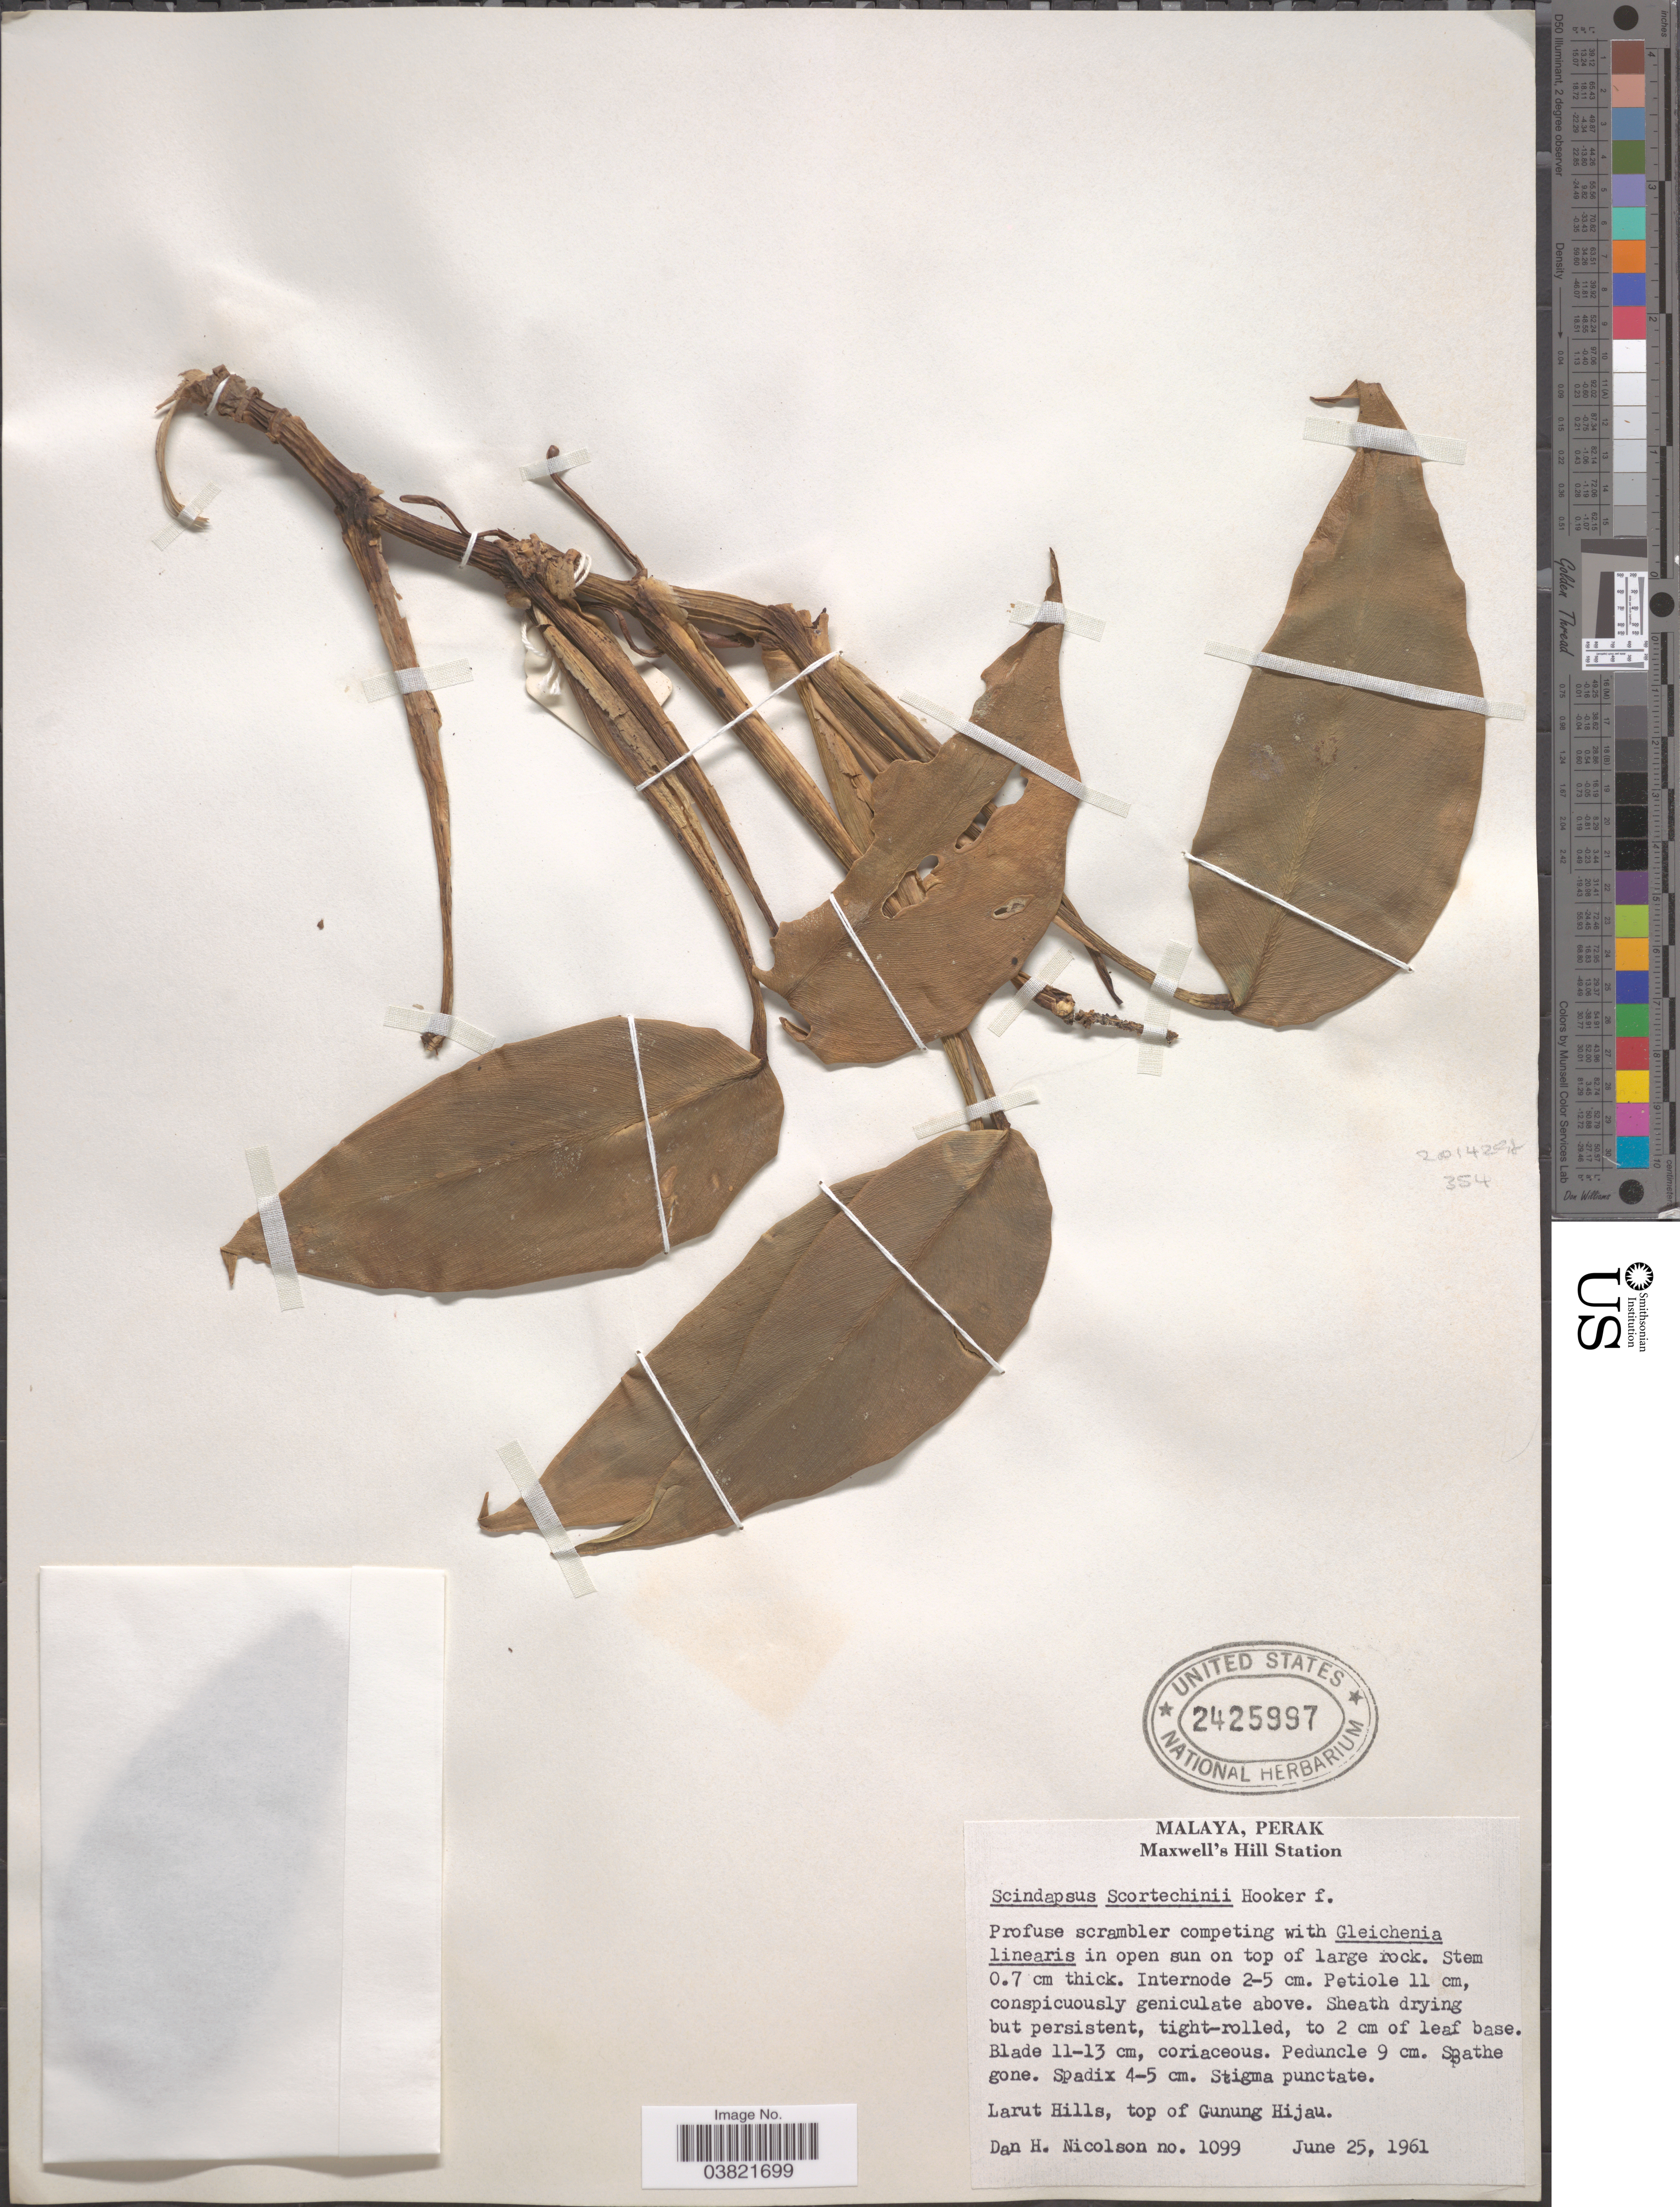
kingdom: Plantae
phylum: Tracheophyta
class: Liliopsida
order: Alismatales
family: Araceae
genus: Scindapsus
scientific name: Scindapsus scortechinii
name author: Hook. f.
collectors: D. H. Nicolson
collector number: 1099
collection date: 1961-06-25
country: Malaysia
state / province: Perak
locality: Malaya, Maxwell's Hill Station. Larut Hills, top of Gunung Hijau.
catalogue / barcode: US 2425997